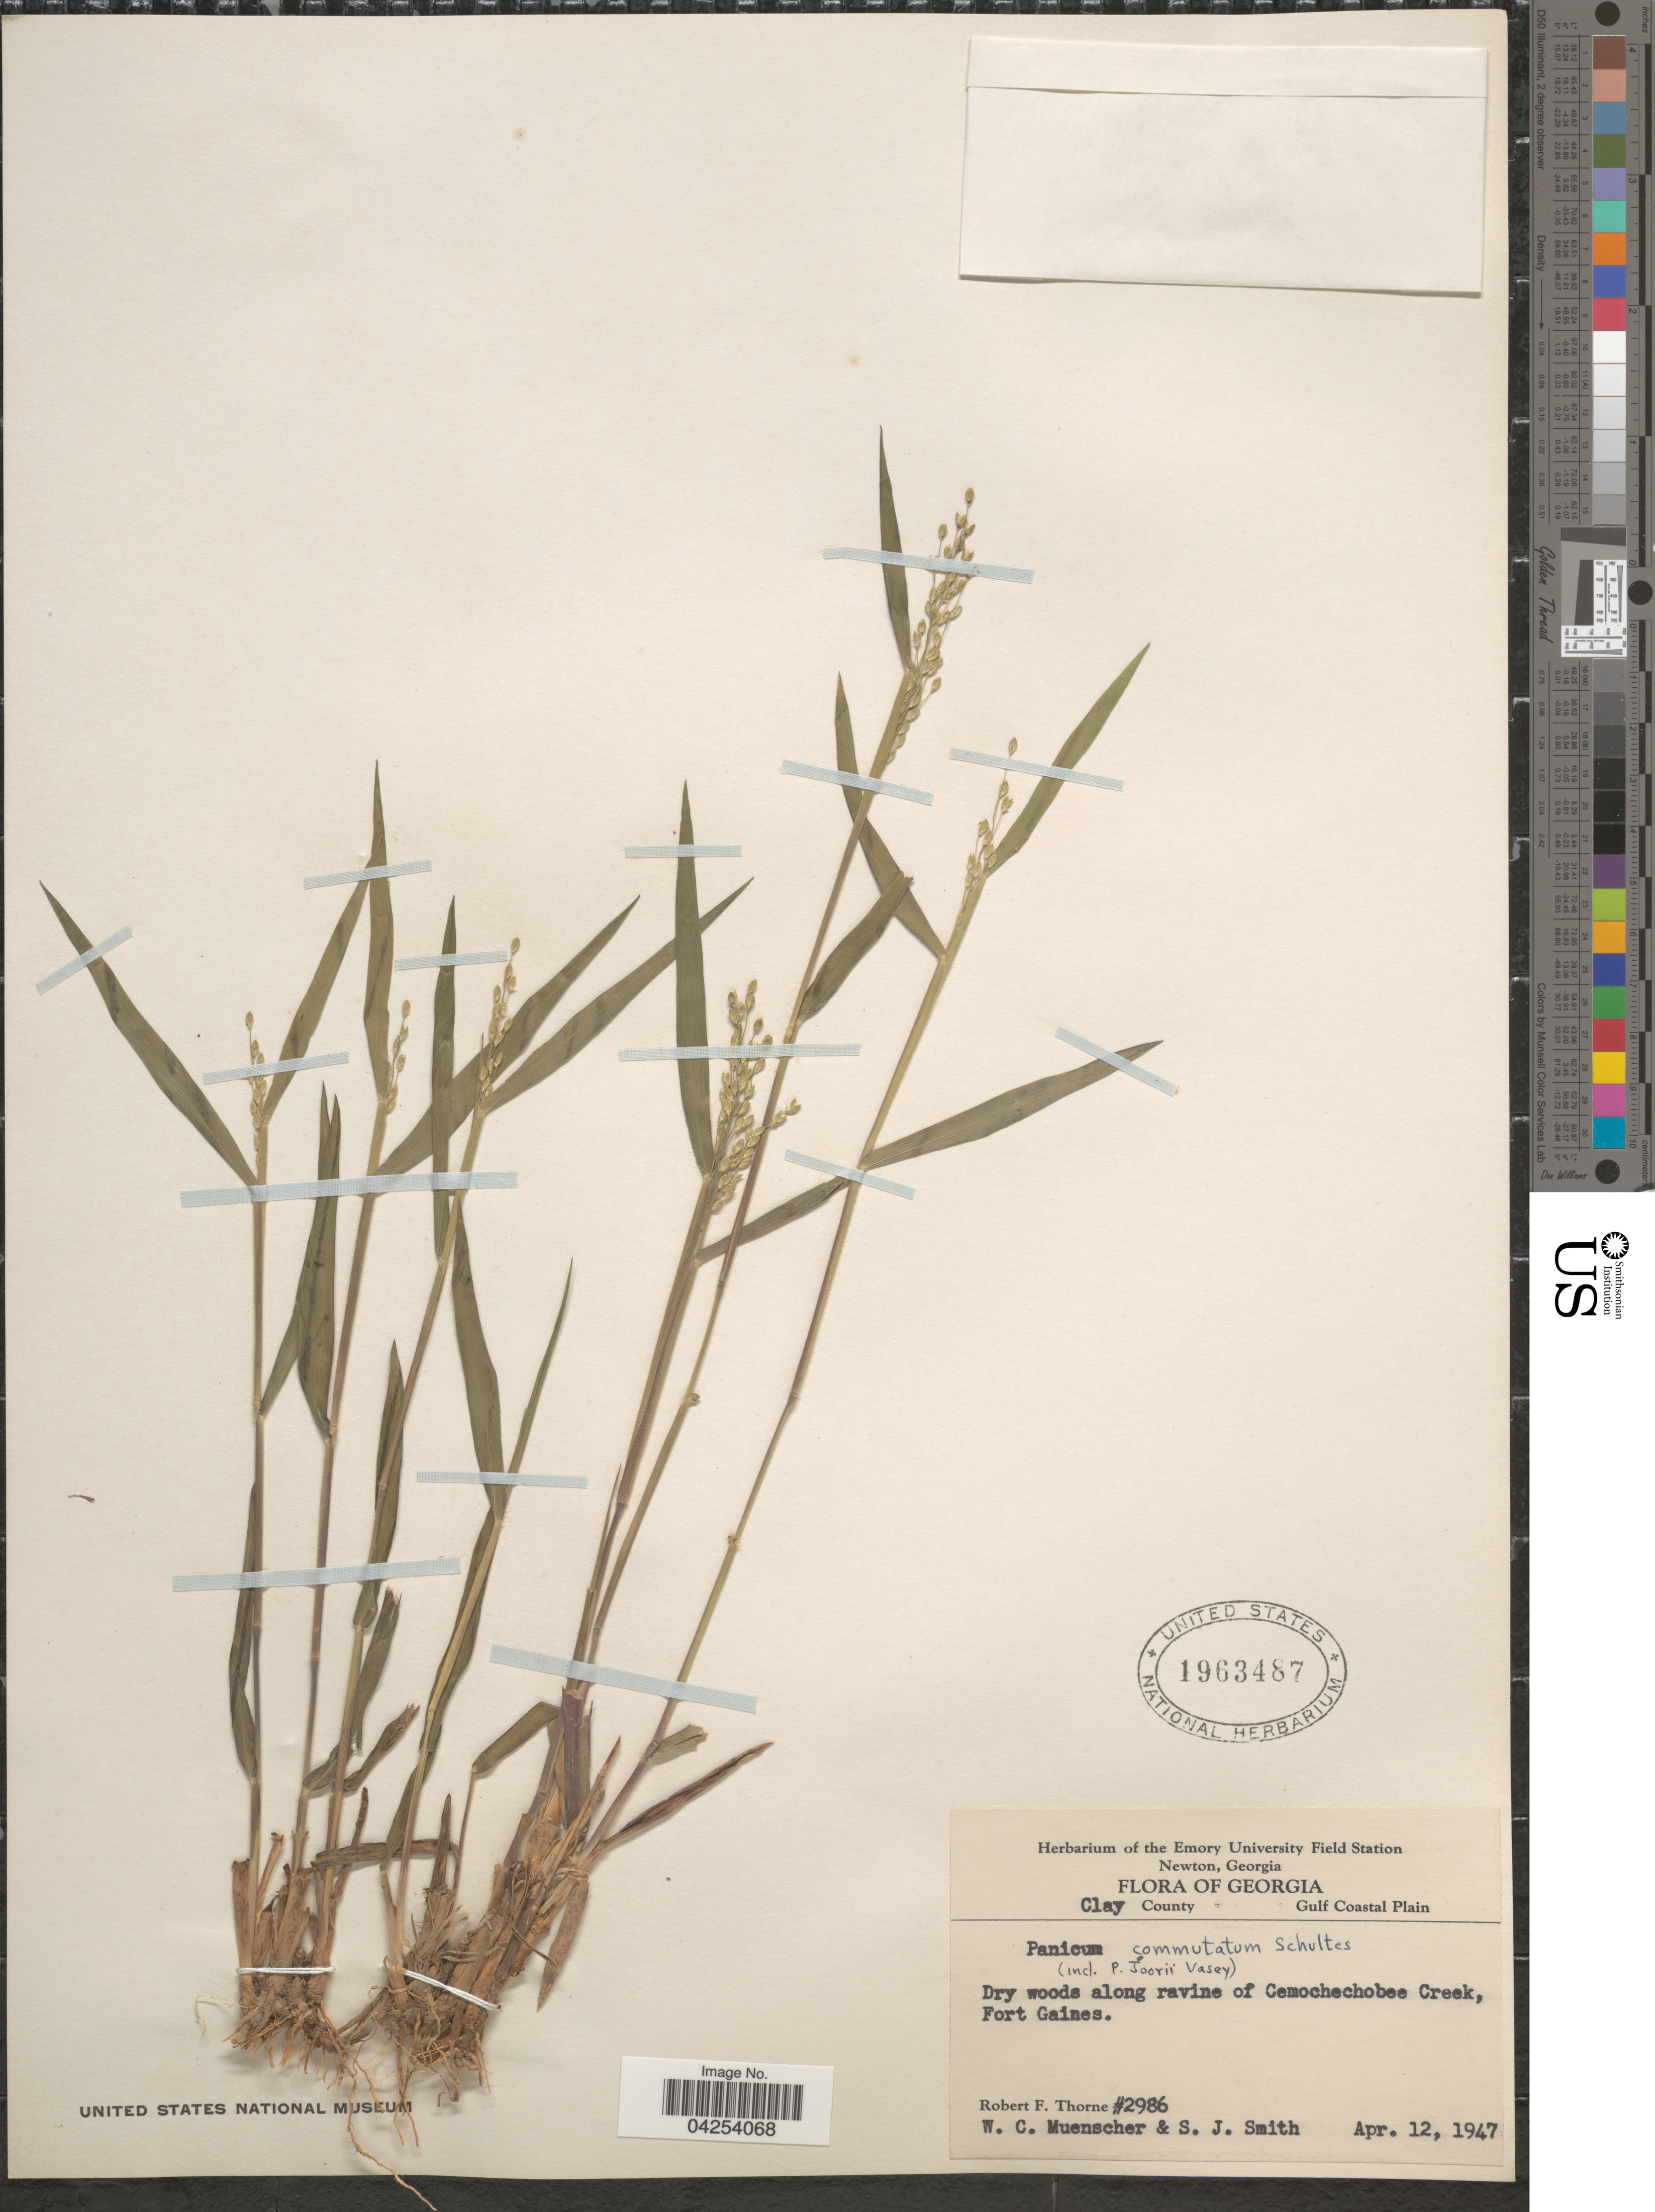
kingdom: Plantae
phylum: Tracheophyta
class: Liliopsida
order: Poales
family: Poaceae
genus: Dichanthelium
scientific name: Dichanthelium commutatum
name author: (Schult.) Gould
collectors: R. F. Thorne, W. Muenscher & S. Smith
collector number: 2986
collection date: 1947-04-12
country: United States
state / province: Georgia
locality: Clay County. Gulf Coastal Plain. Dry woods along ravine of Cemochechobee Creek, Fort Gaines.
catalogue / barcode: US 1963487